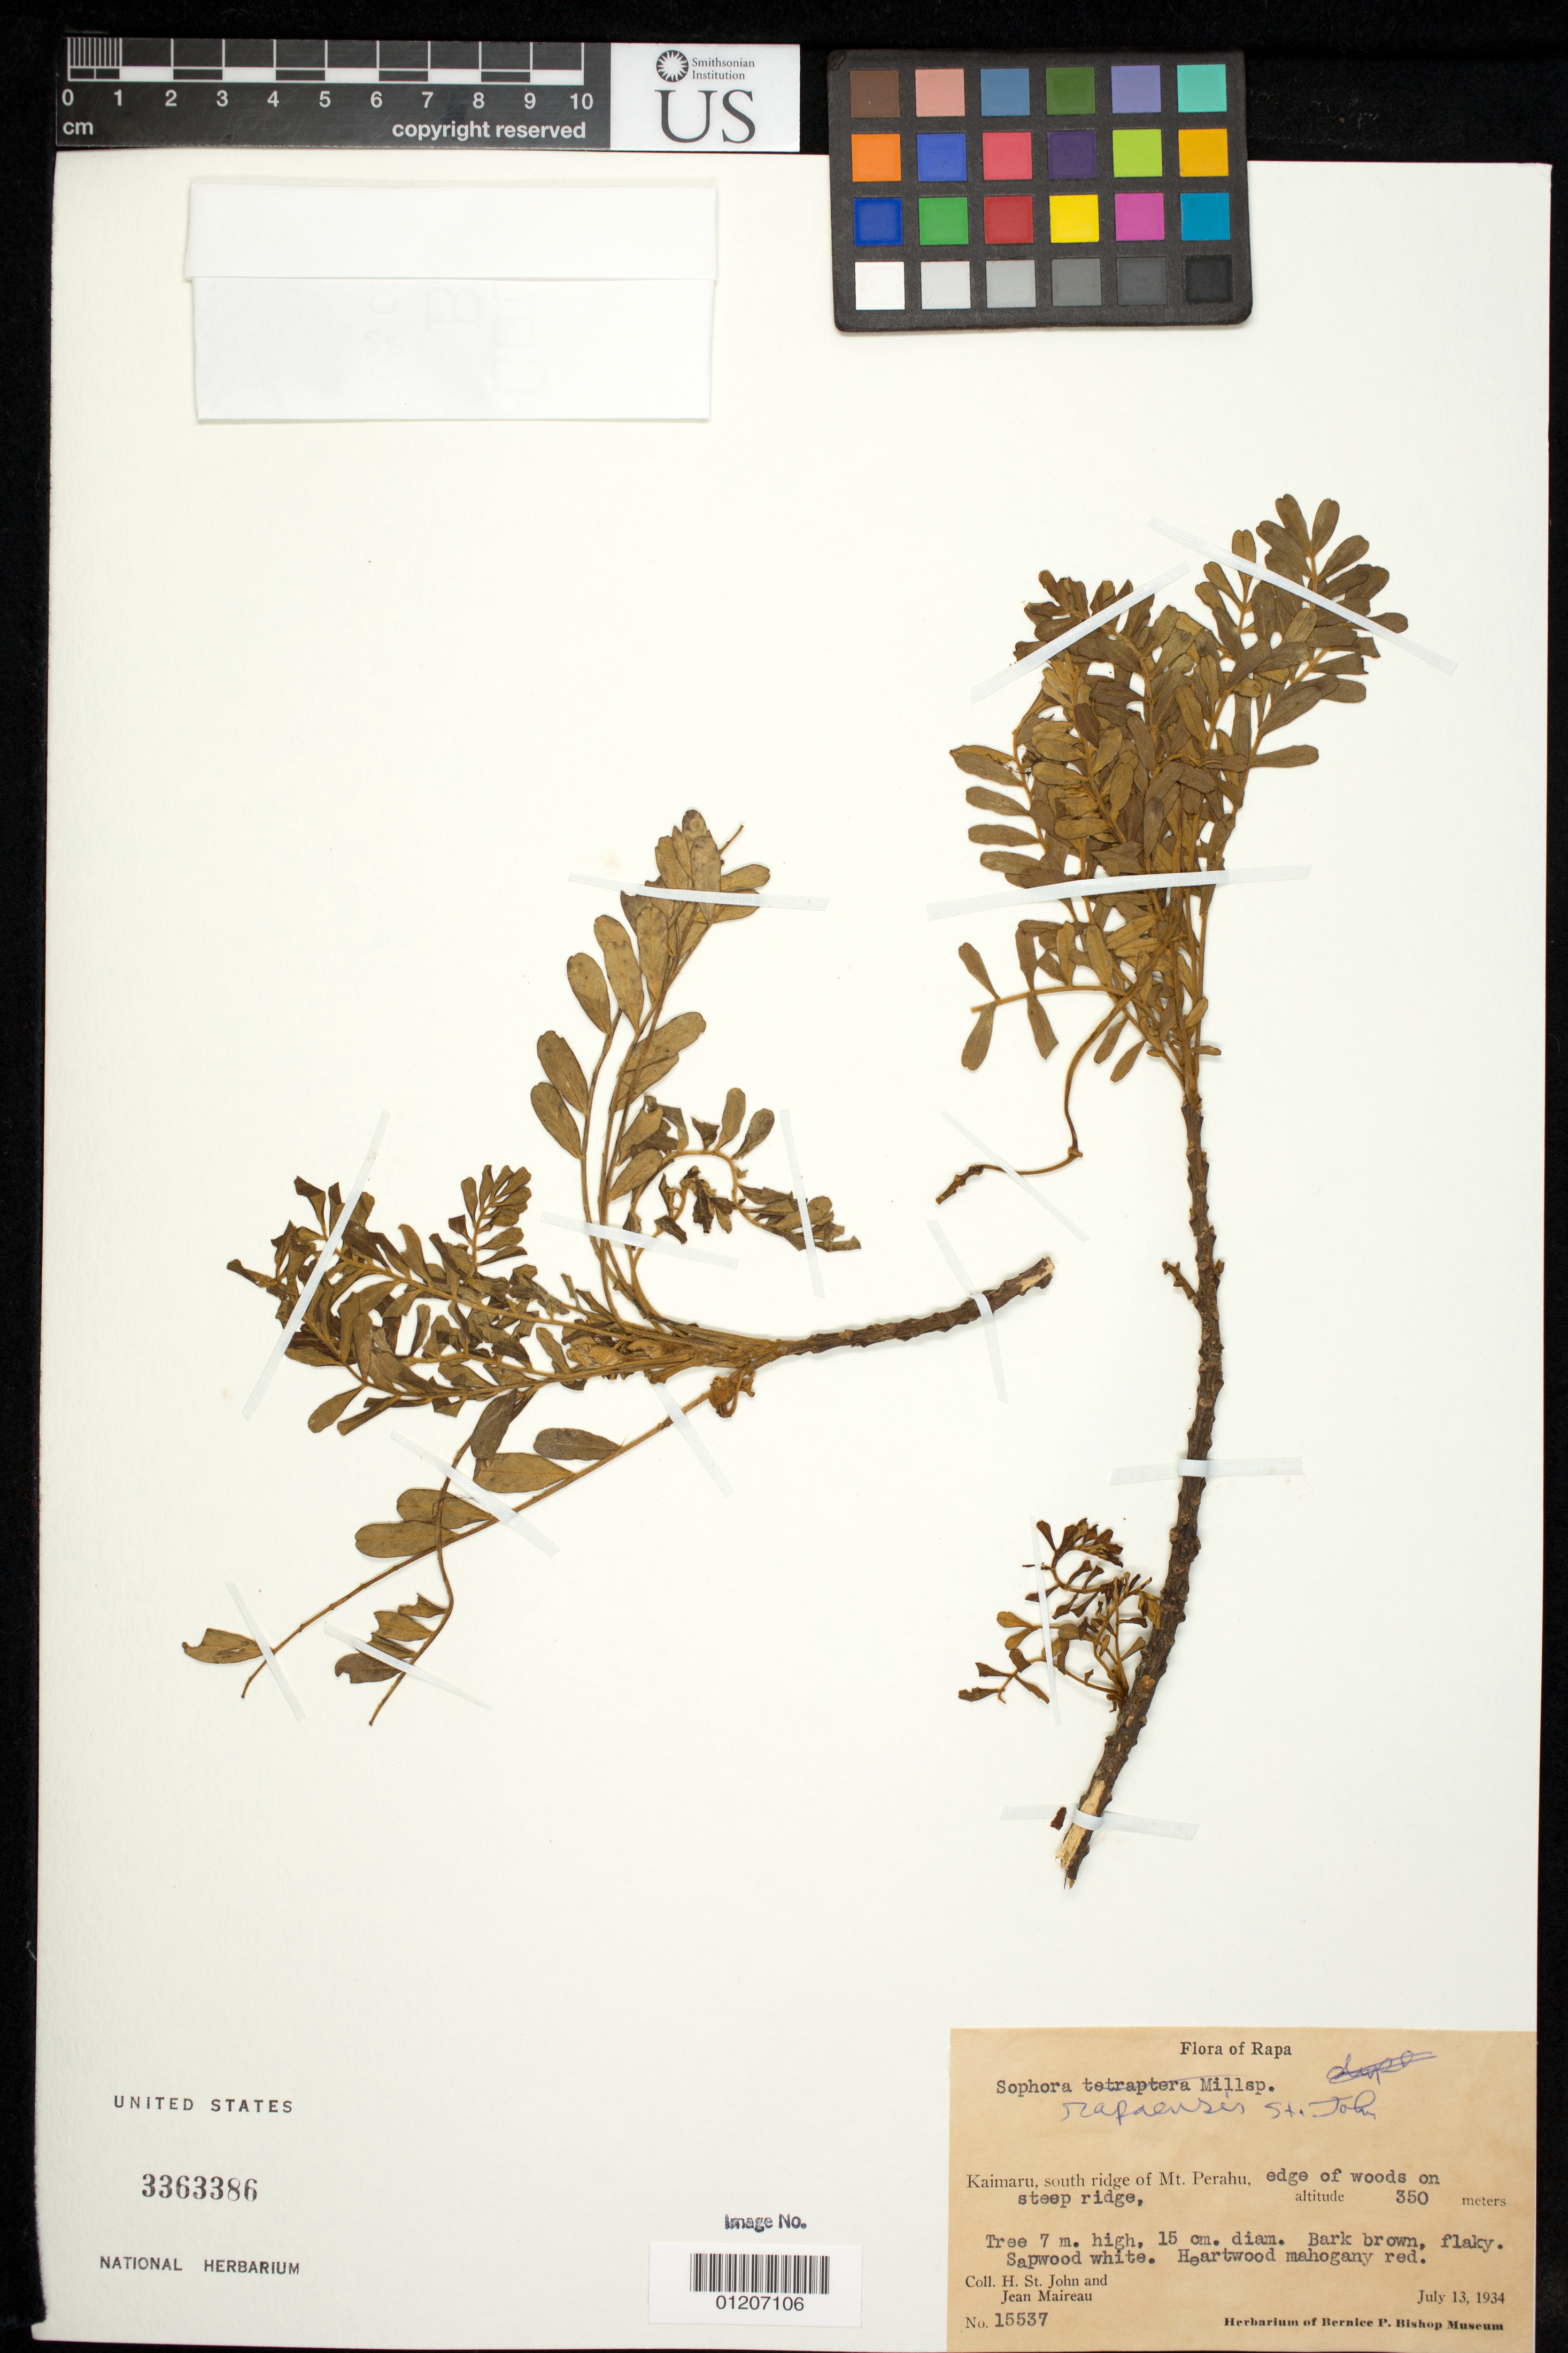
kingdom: Plantae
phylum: Tracheophyta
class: Magnoliopsida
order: Fabales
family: Fabaceae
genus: Sophora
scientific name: Sophora rapaensis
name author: H. St. John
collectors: H. St. John & J. Maireau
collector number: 15537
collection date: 1934-07-13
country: French Polynesia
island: Rapa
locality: Kaimaru, south ridge of Mt. Perahu.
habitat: Edge of woods on steep ridge.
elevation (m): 350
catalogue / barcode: US 3363386